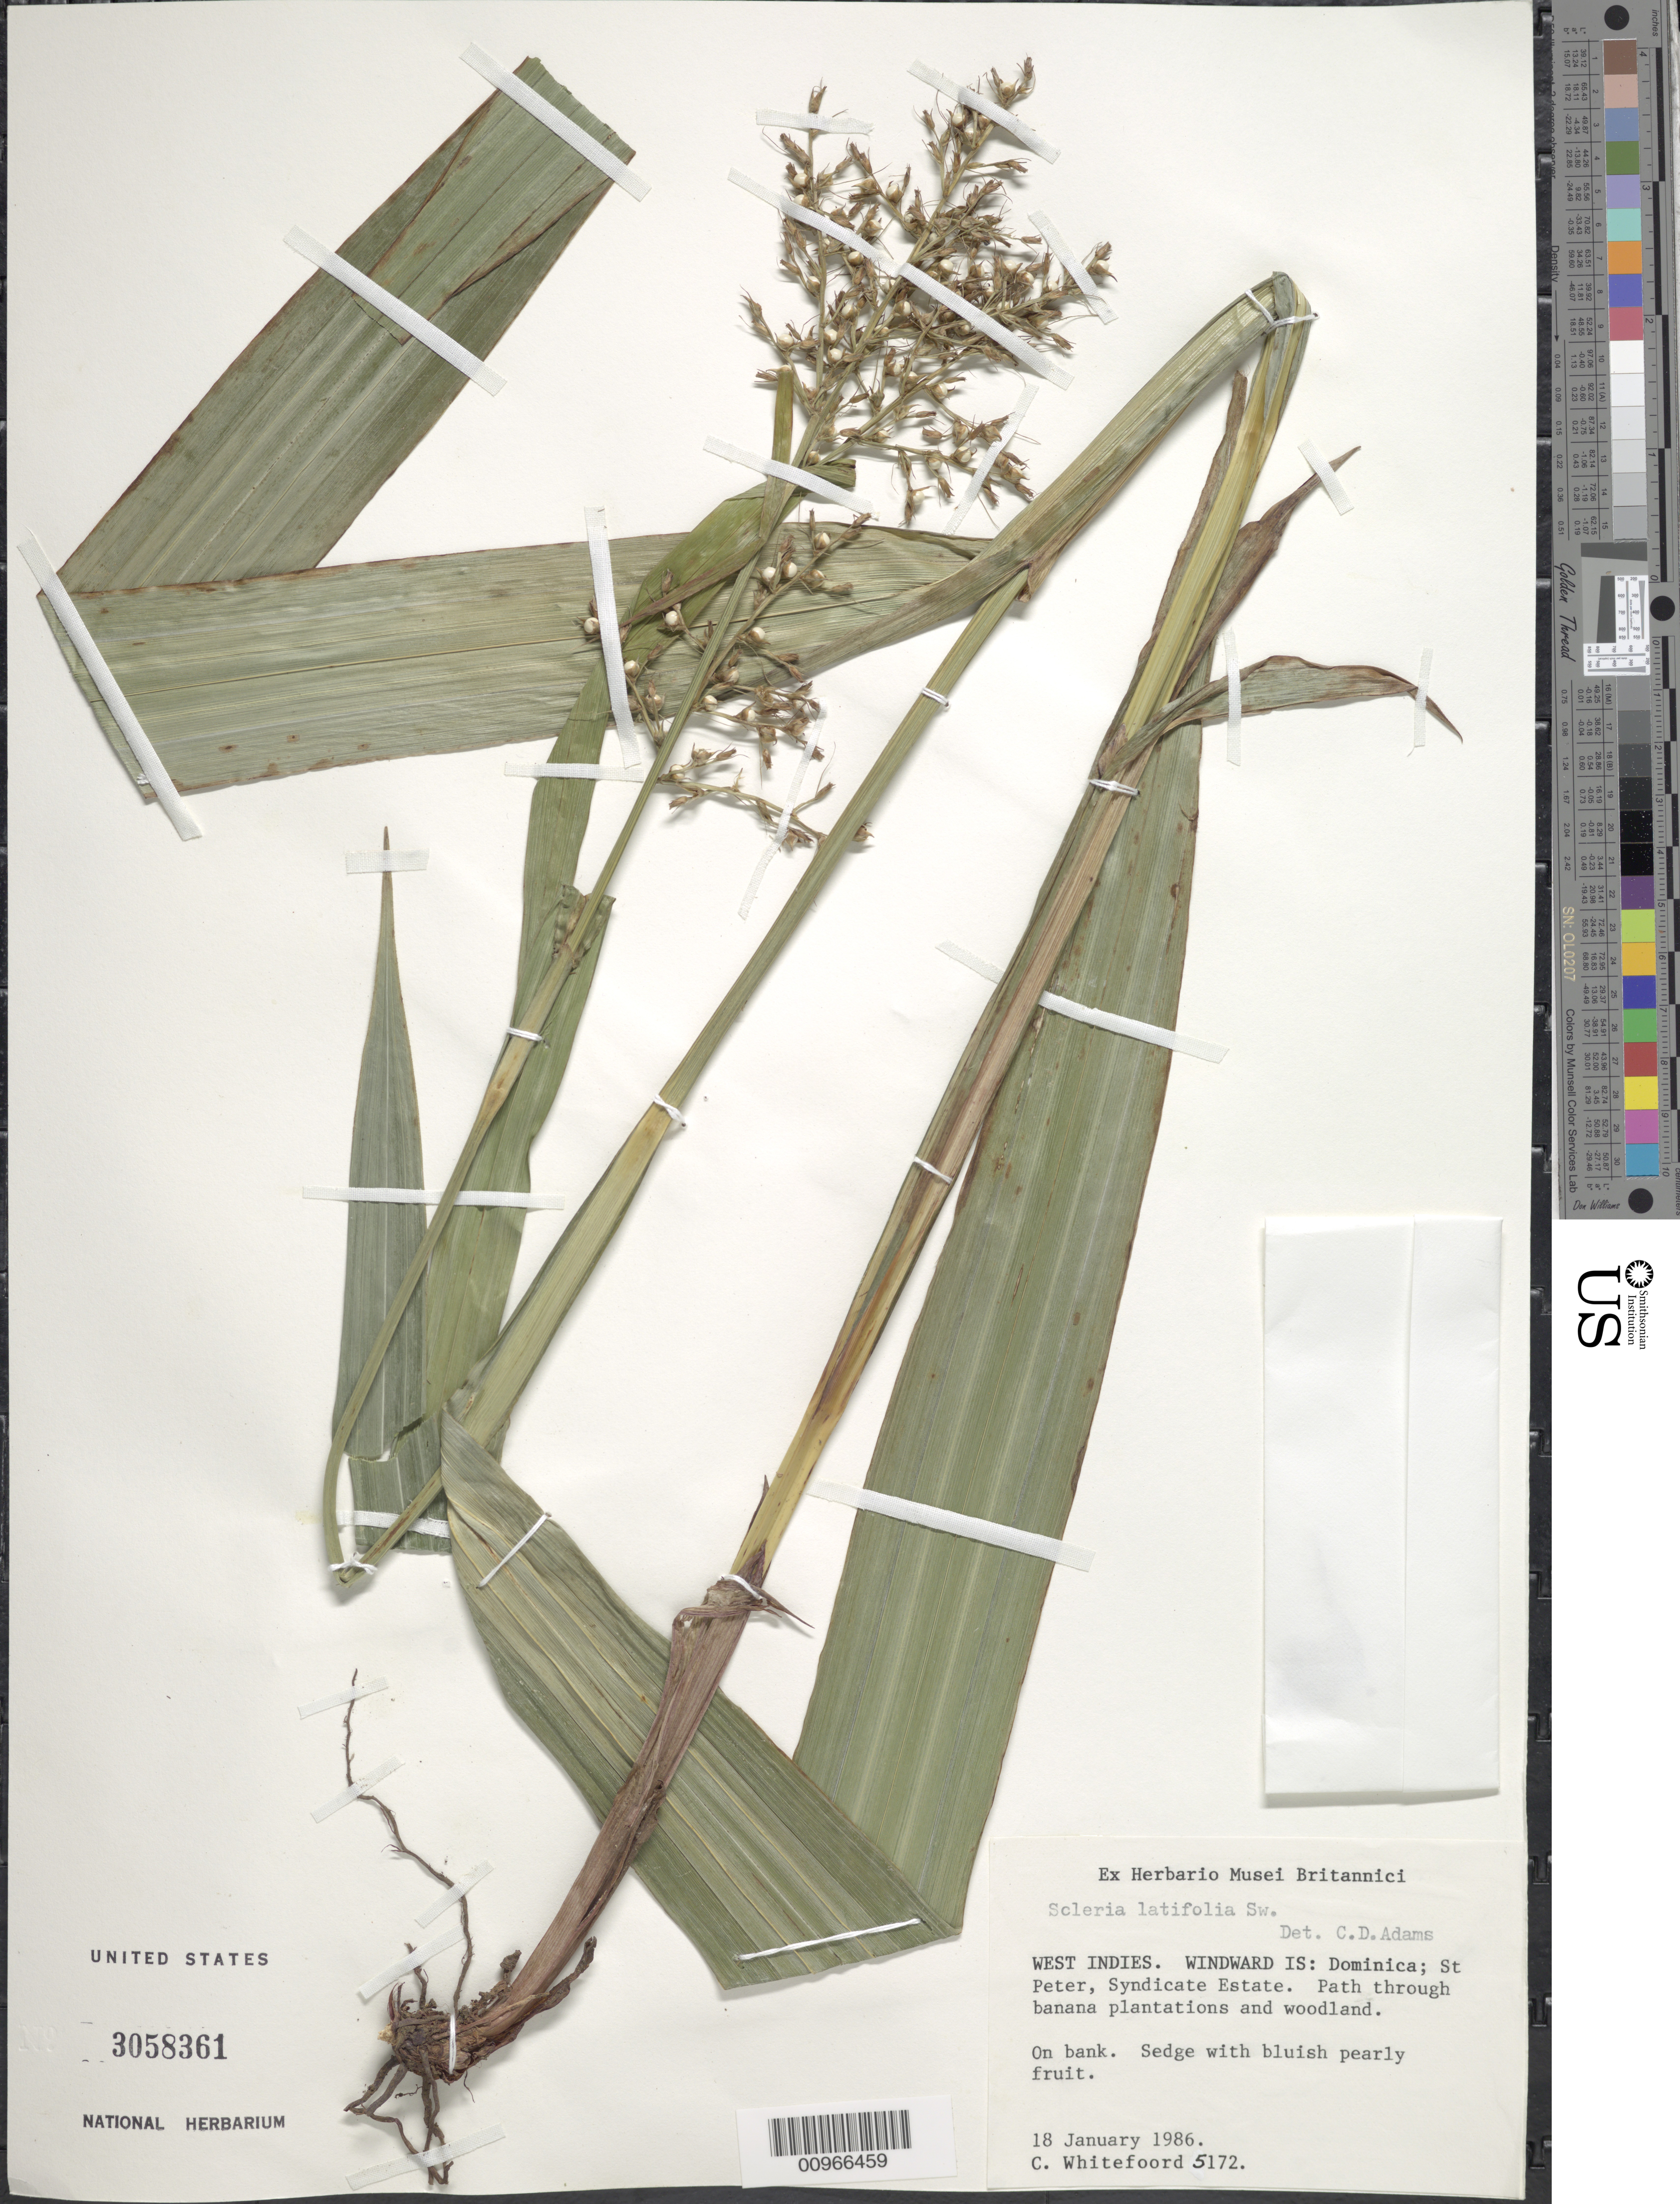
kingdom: Plantae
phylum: Tracheophyta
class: Liliopsida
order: Poales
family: Cyperaceae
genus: Scleria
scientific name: Scleria latifolia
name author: Sw.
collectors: C. Whitefoord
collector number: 5172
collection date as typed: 18 Jan 1986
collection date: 1986-01-18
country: Dominica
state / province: St. Peter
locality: Syndicate Estate, path through banana plantations and woodland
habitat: On bank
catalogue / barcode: US 3058361